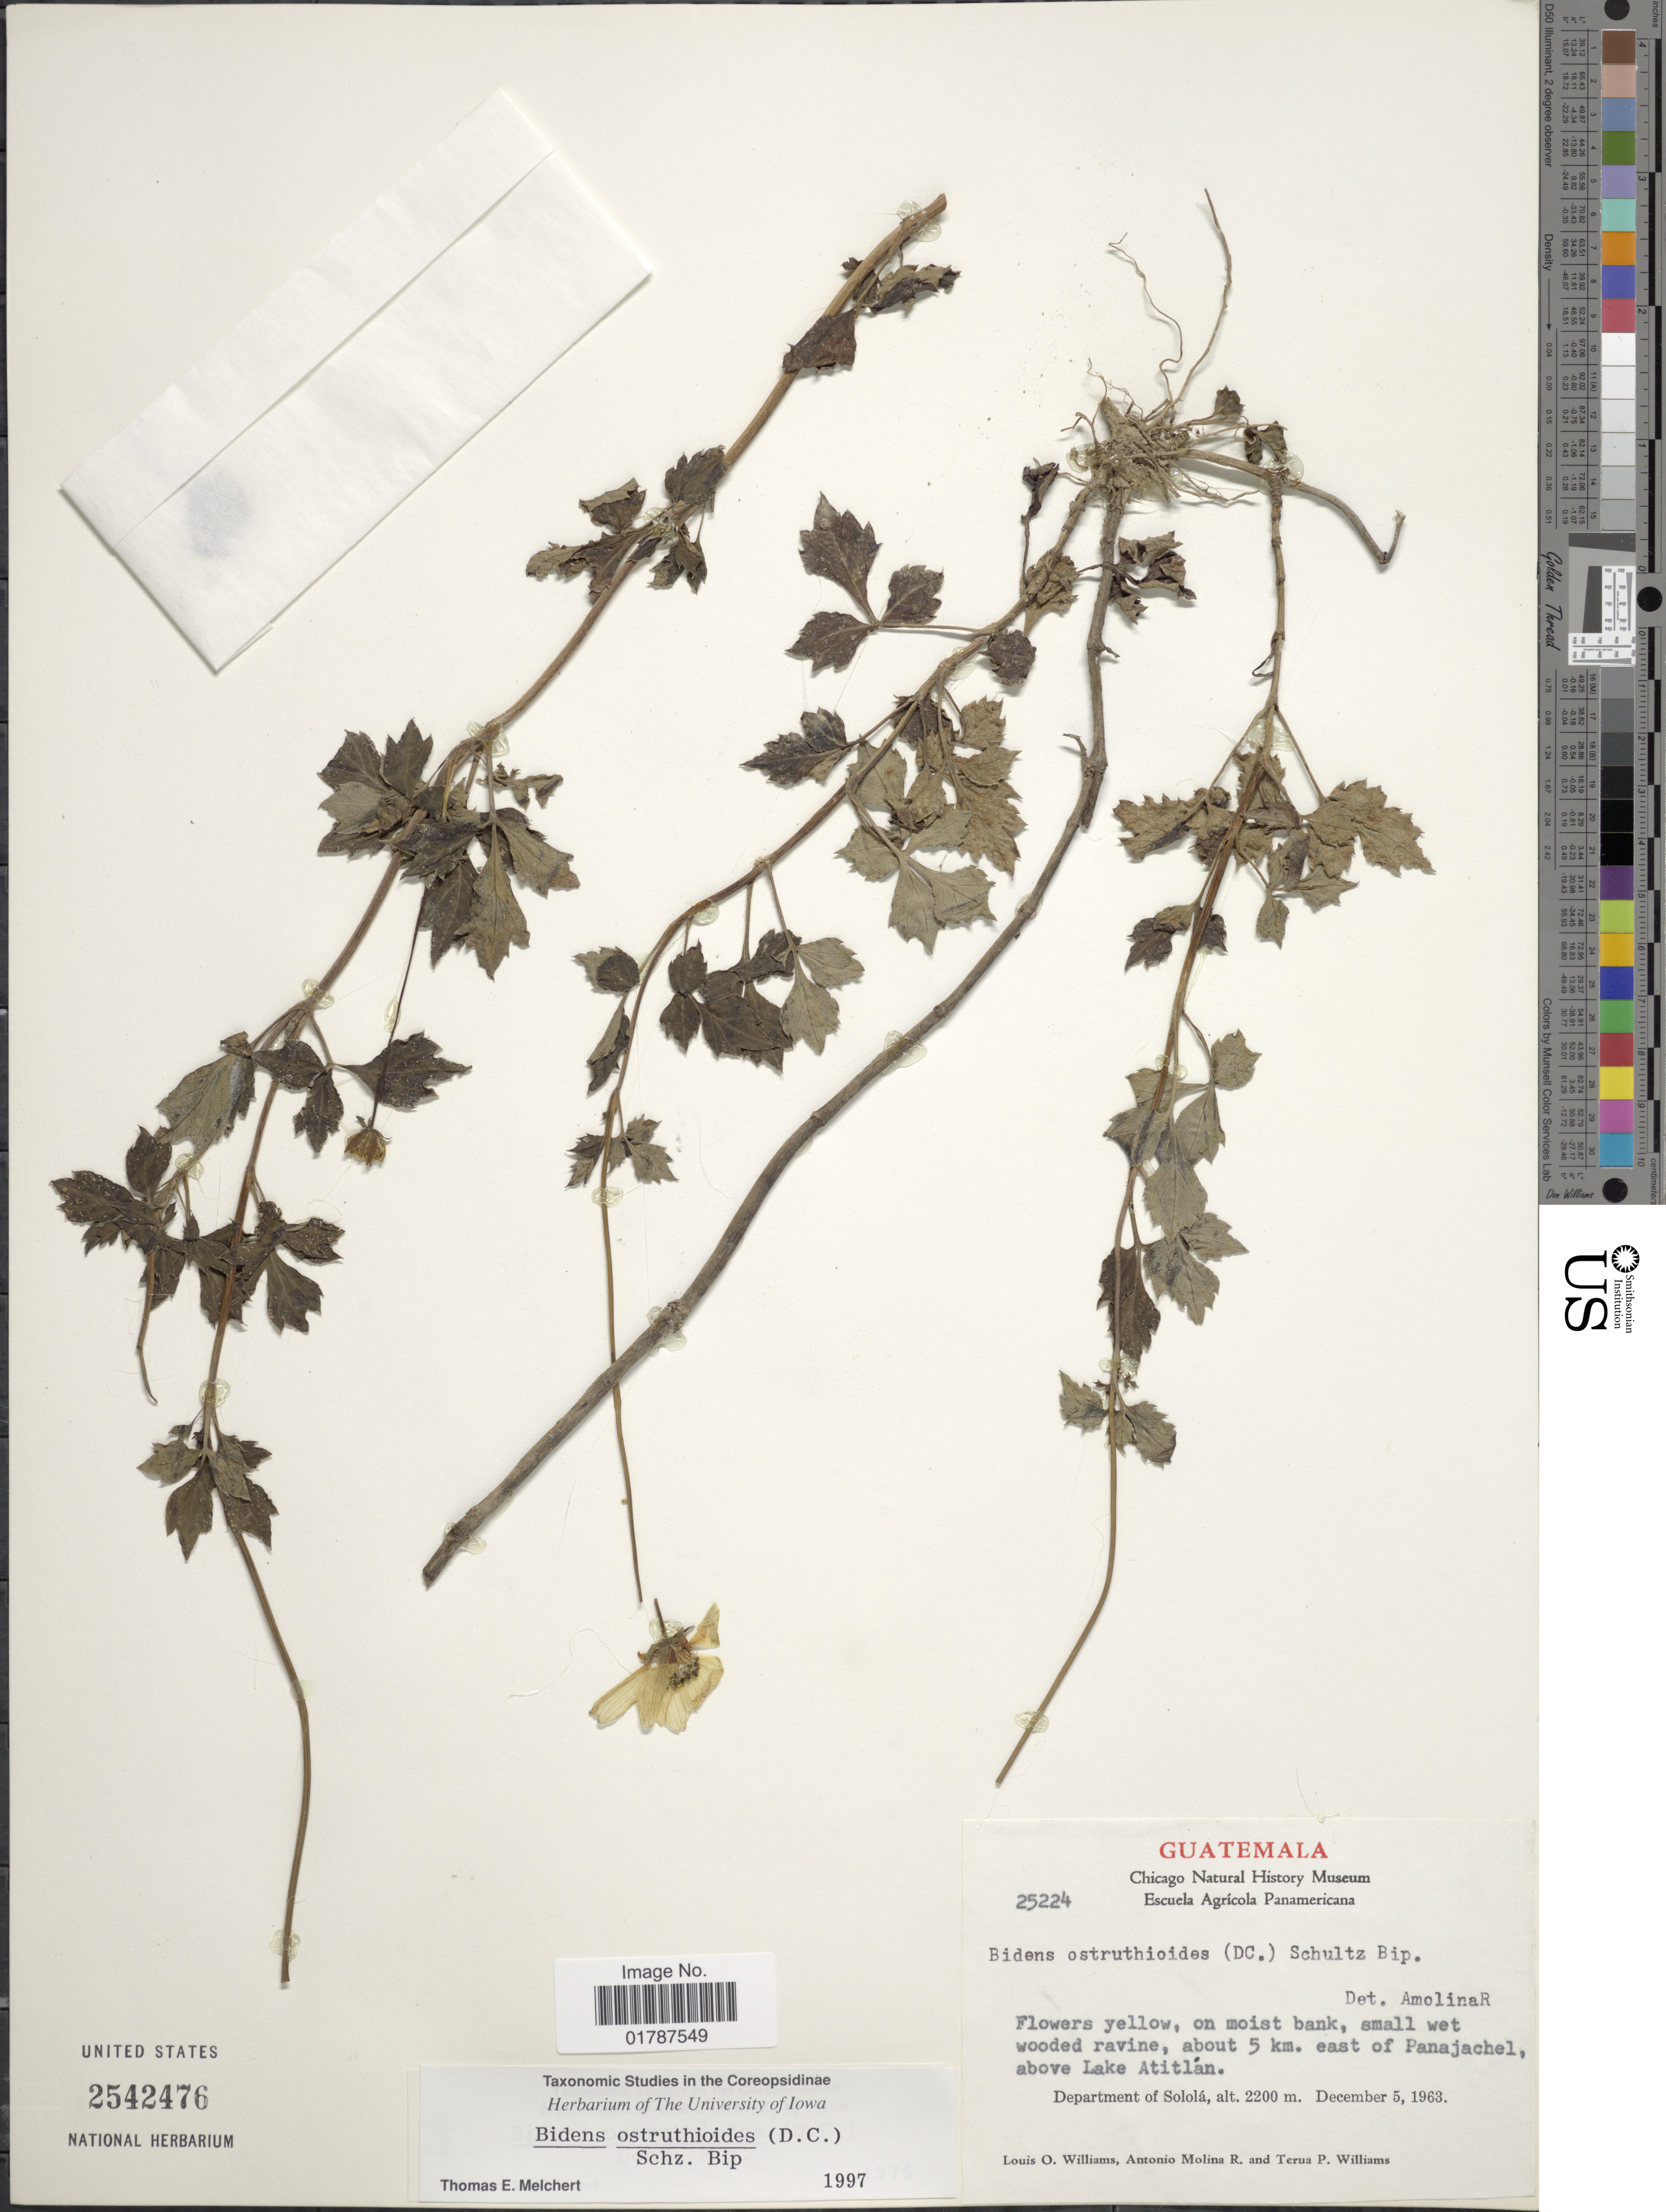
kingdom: Plantae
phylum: Tracheophyta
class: Magnoliopsida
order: Asterales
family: Asteraceae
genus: Bidens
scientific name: Bidens ostruthioides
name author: (DC.) Sch. Bip.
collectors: L. O. Williams, A. Molina R. & T. P. Williams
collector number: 25224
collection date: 1963-12-05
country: Guatemala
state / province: Sololá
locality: Small wer wooded ravine, about 5 km. east of Panajachel, above Lkae Atitlan, Department of Solola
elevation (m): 2200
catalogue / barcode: US 2542476